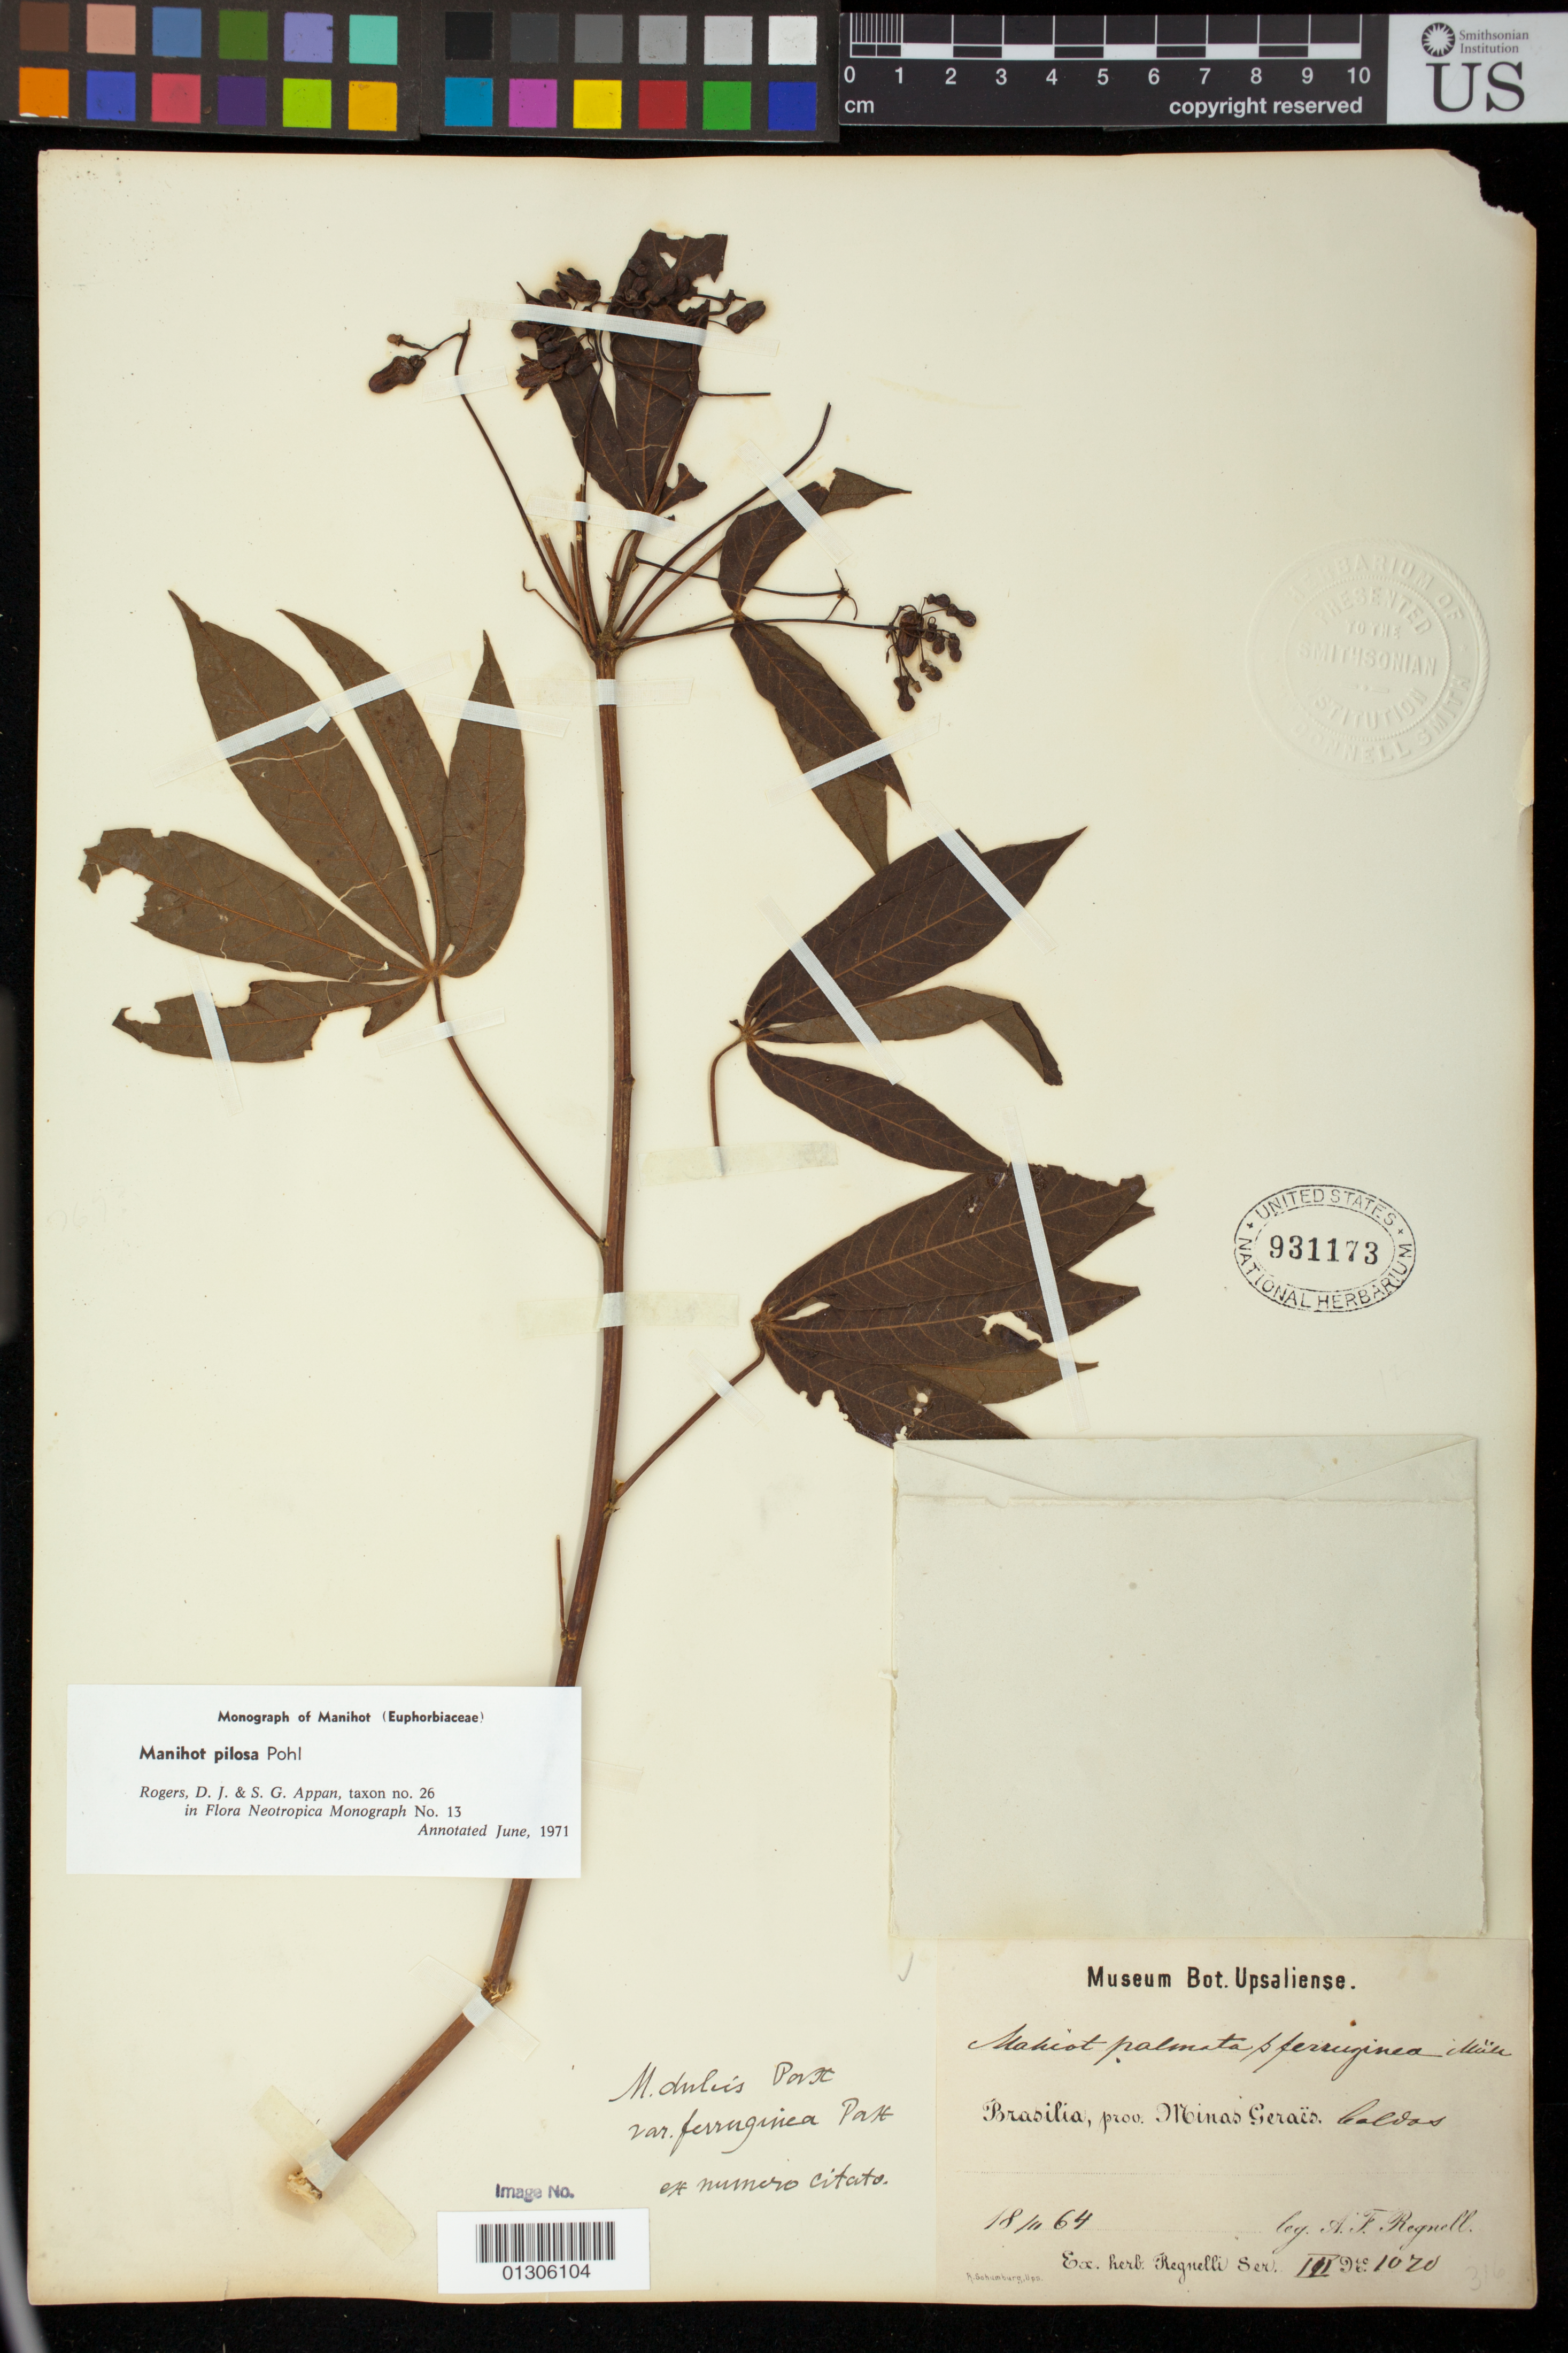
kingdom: Plantae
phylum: Tracheophyta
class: Magnoliopsida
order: Malpighiales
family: Euphorbiaceae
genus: Manihot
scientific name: Manihot pilosa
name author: Pohl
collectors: R. Sohumburg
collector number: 1020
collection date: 1905-06-02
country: Brazil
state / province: Minas Gerais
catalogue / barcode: US 931173